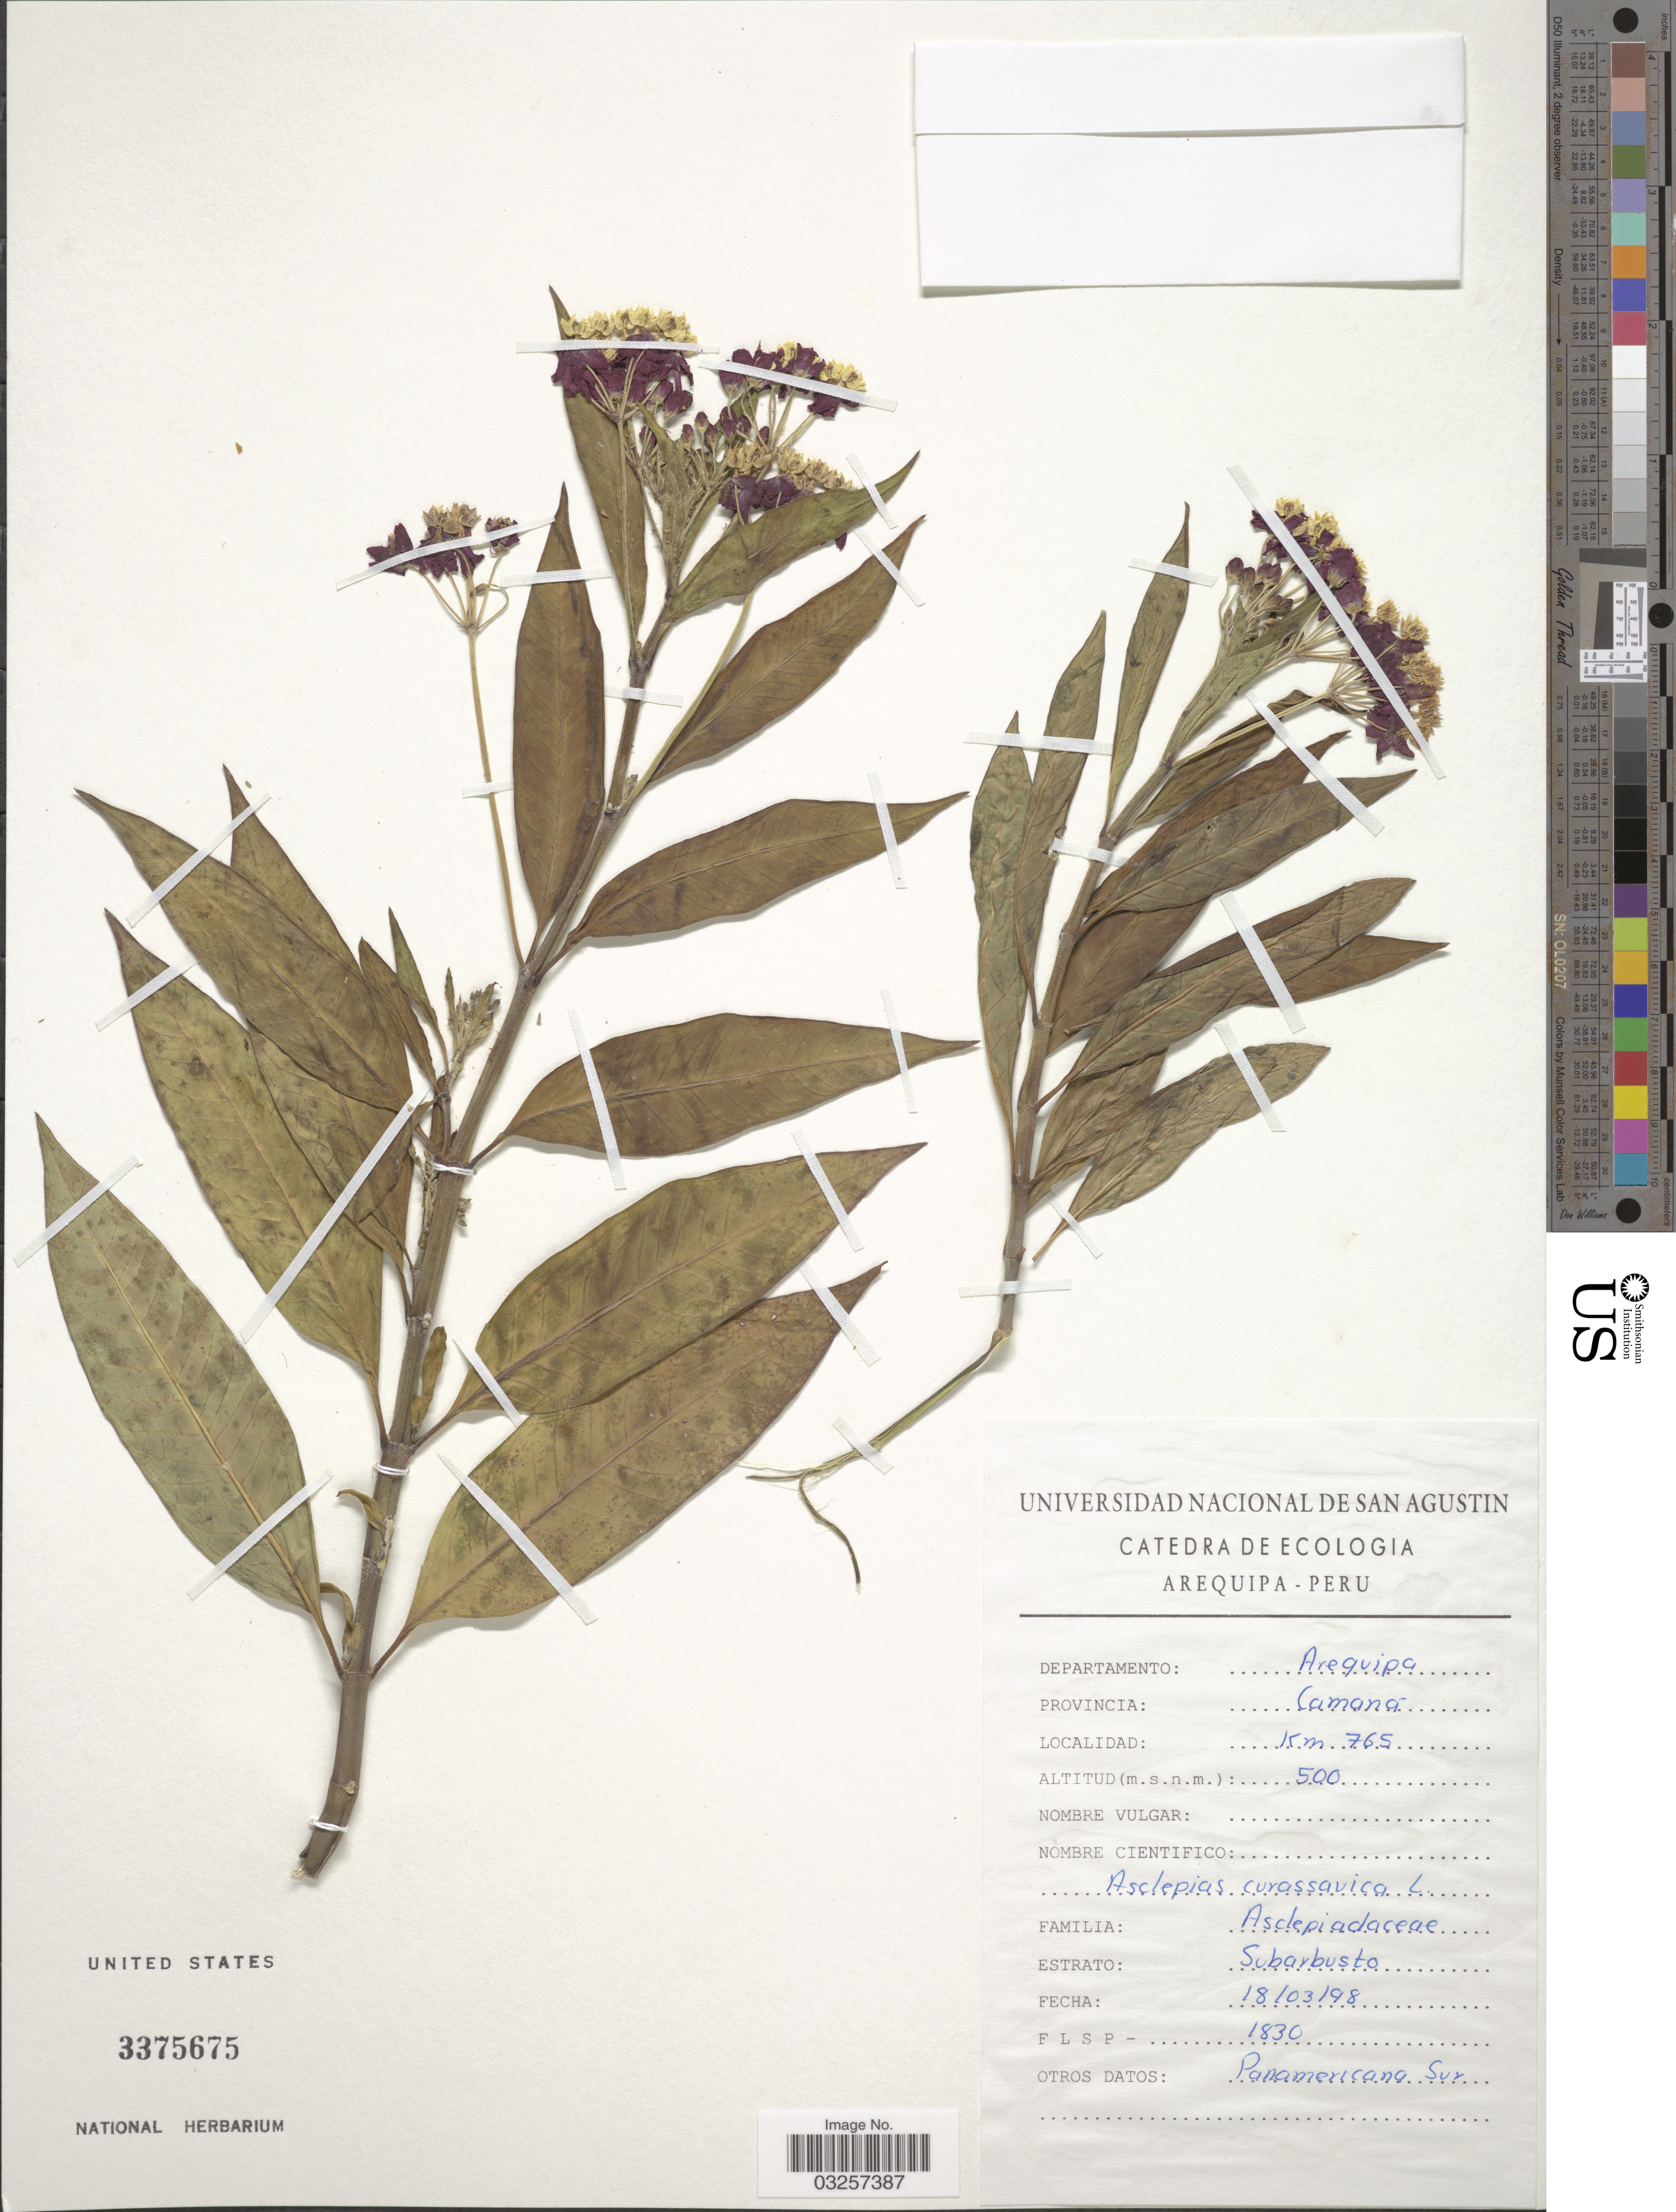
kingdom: Plantae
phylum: Tracheophyta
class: Magnoliopsida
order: Gentianales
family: Apocynaceae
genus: Asclepias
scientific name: Asclepias curassavica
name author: L.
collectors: F. L. S. P.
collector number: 1830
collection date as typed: Transcribed d/m/y: 18/3/98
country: Peru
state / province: Arequipa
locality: Departamento: Arequipa. Provincia: Camaná. Km 765.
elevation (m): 500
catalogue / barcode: US 3375675